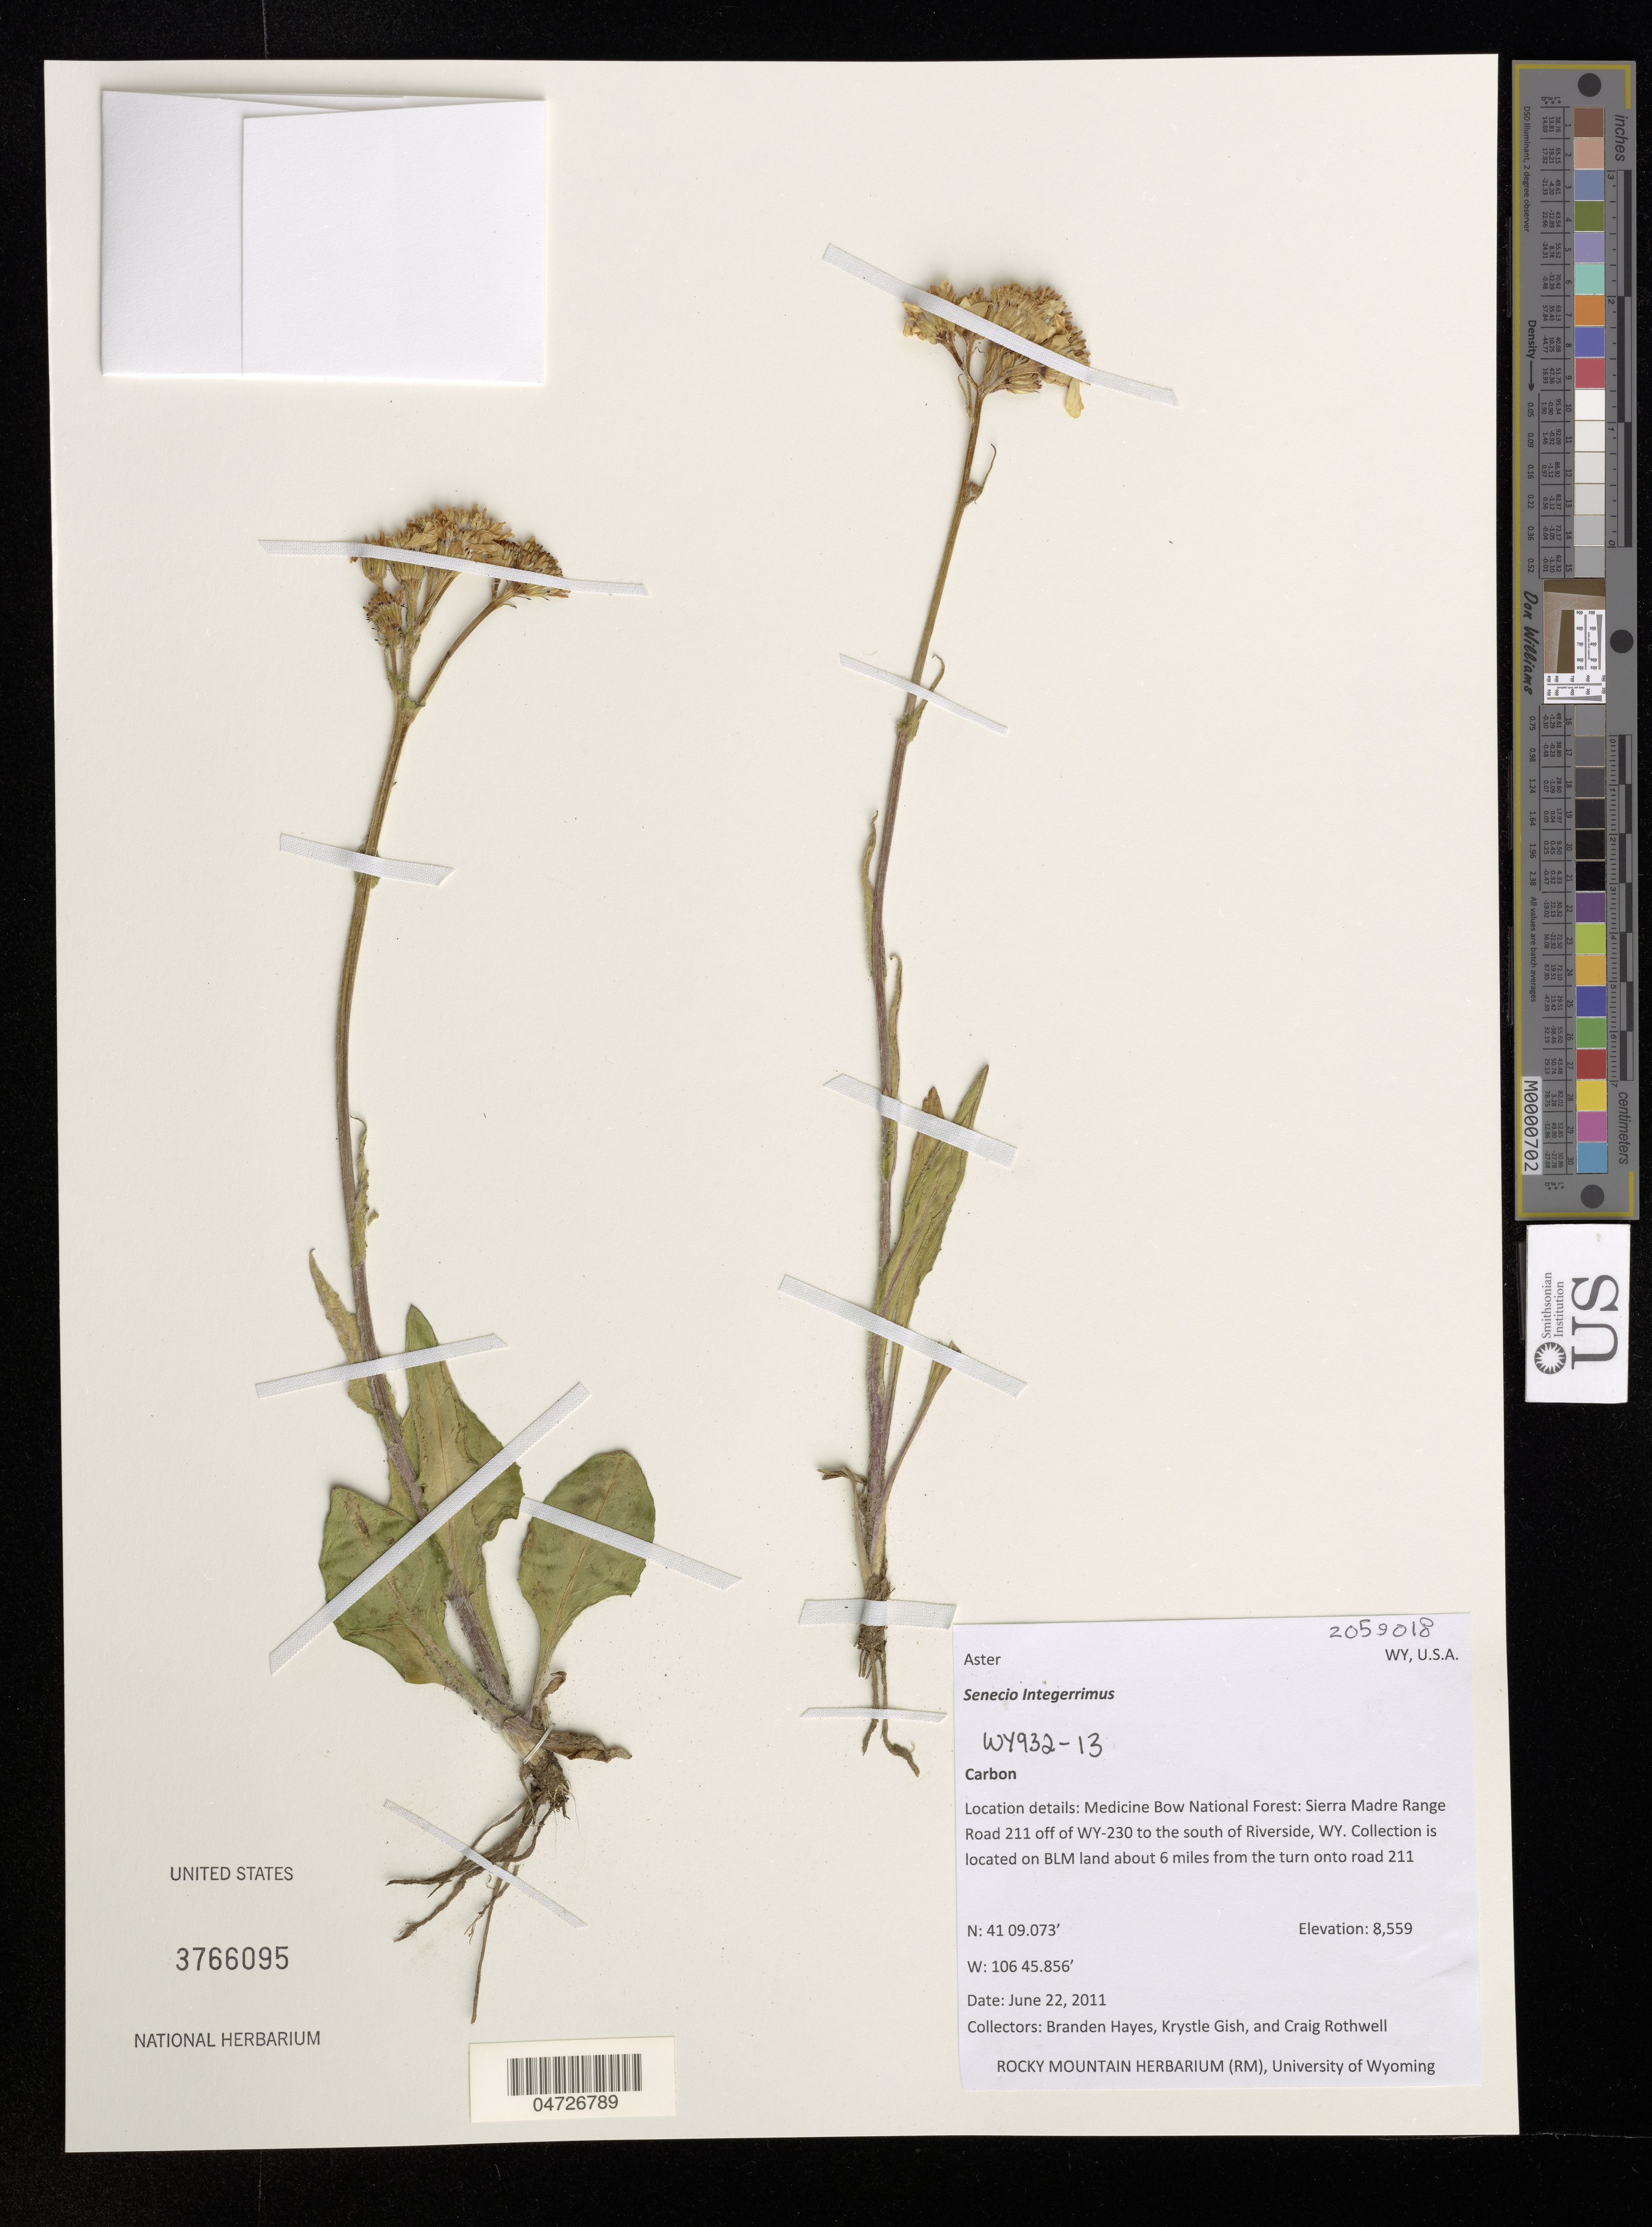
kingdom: Plantae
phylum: Tracheophyta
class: Magnoliopsida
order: Asterales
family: Asteraceae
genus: Senecio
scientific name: Senecio integerrimus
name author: Nutt.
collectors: B. Hayes, K. Gish & C. Rothwell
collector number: WY932-13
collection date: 2011-06-22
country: United States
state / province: Wyoming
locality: Carbon. Medicine Bow National Forest: Sierra Madre Range Road 211 off of WY-230 to the south of Riverside. Collection is located on BLM land about 6 miles from the turn onto road 211.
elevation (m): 2609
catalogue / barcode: US 3766095